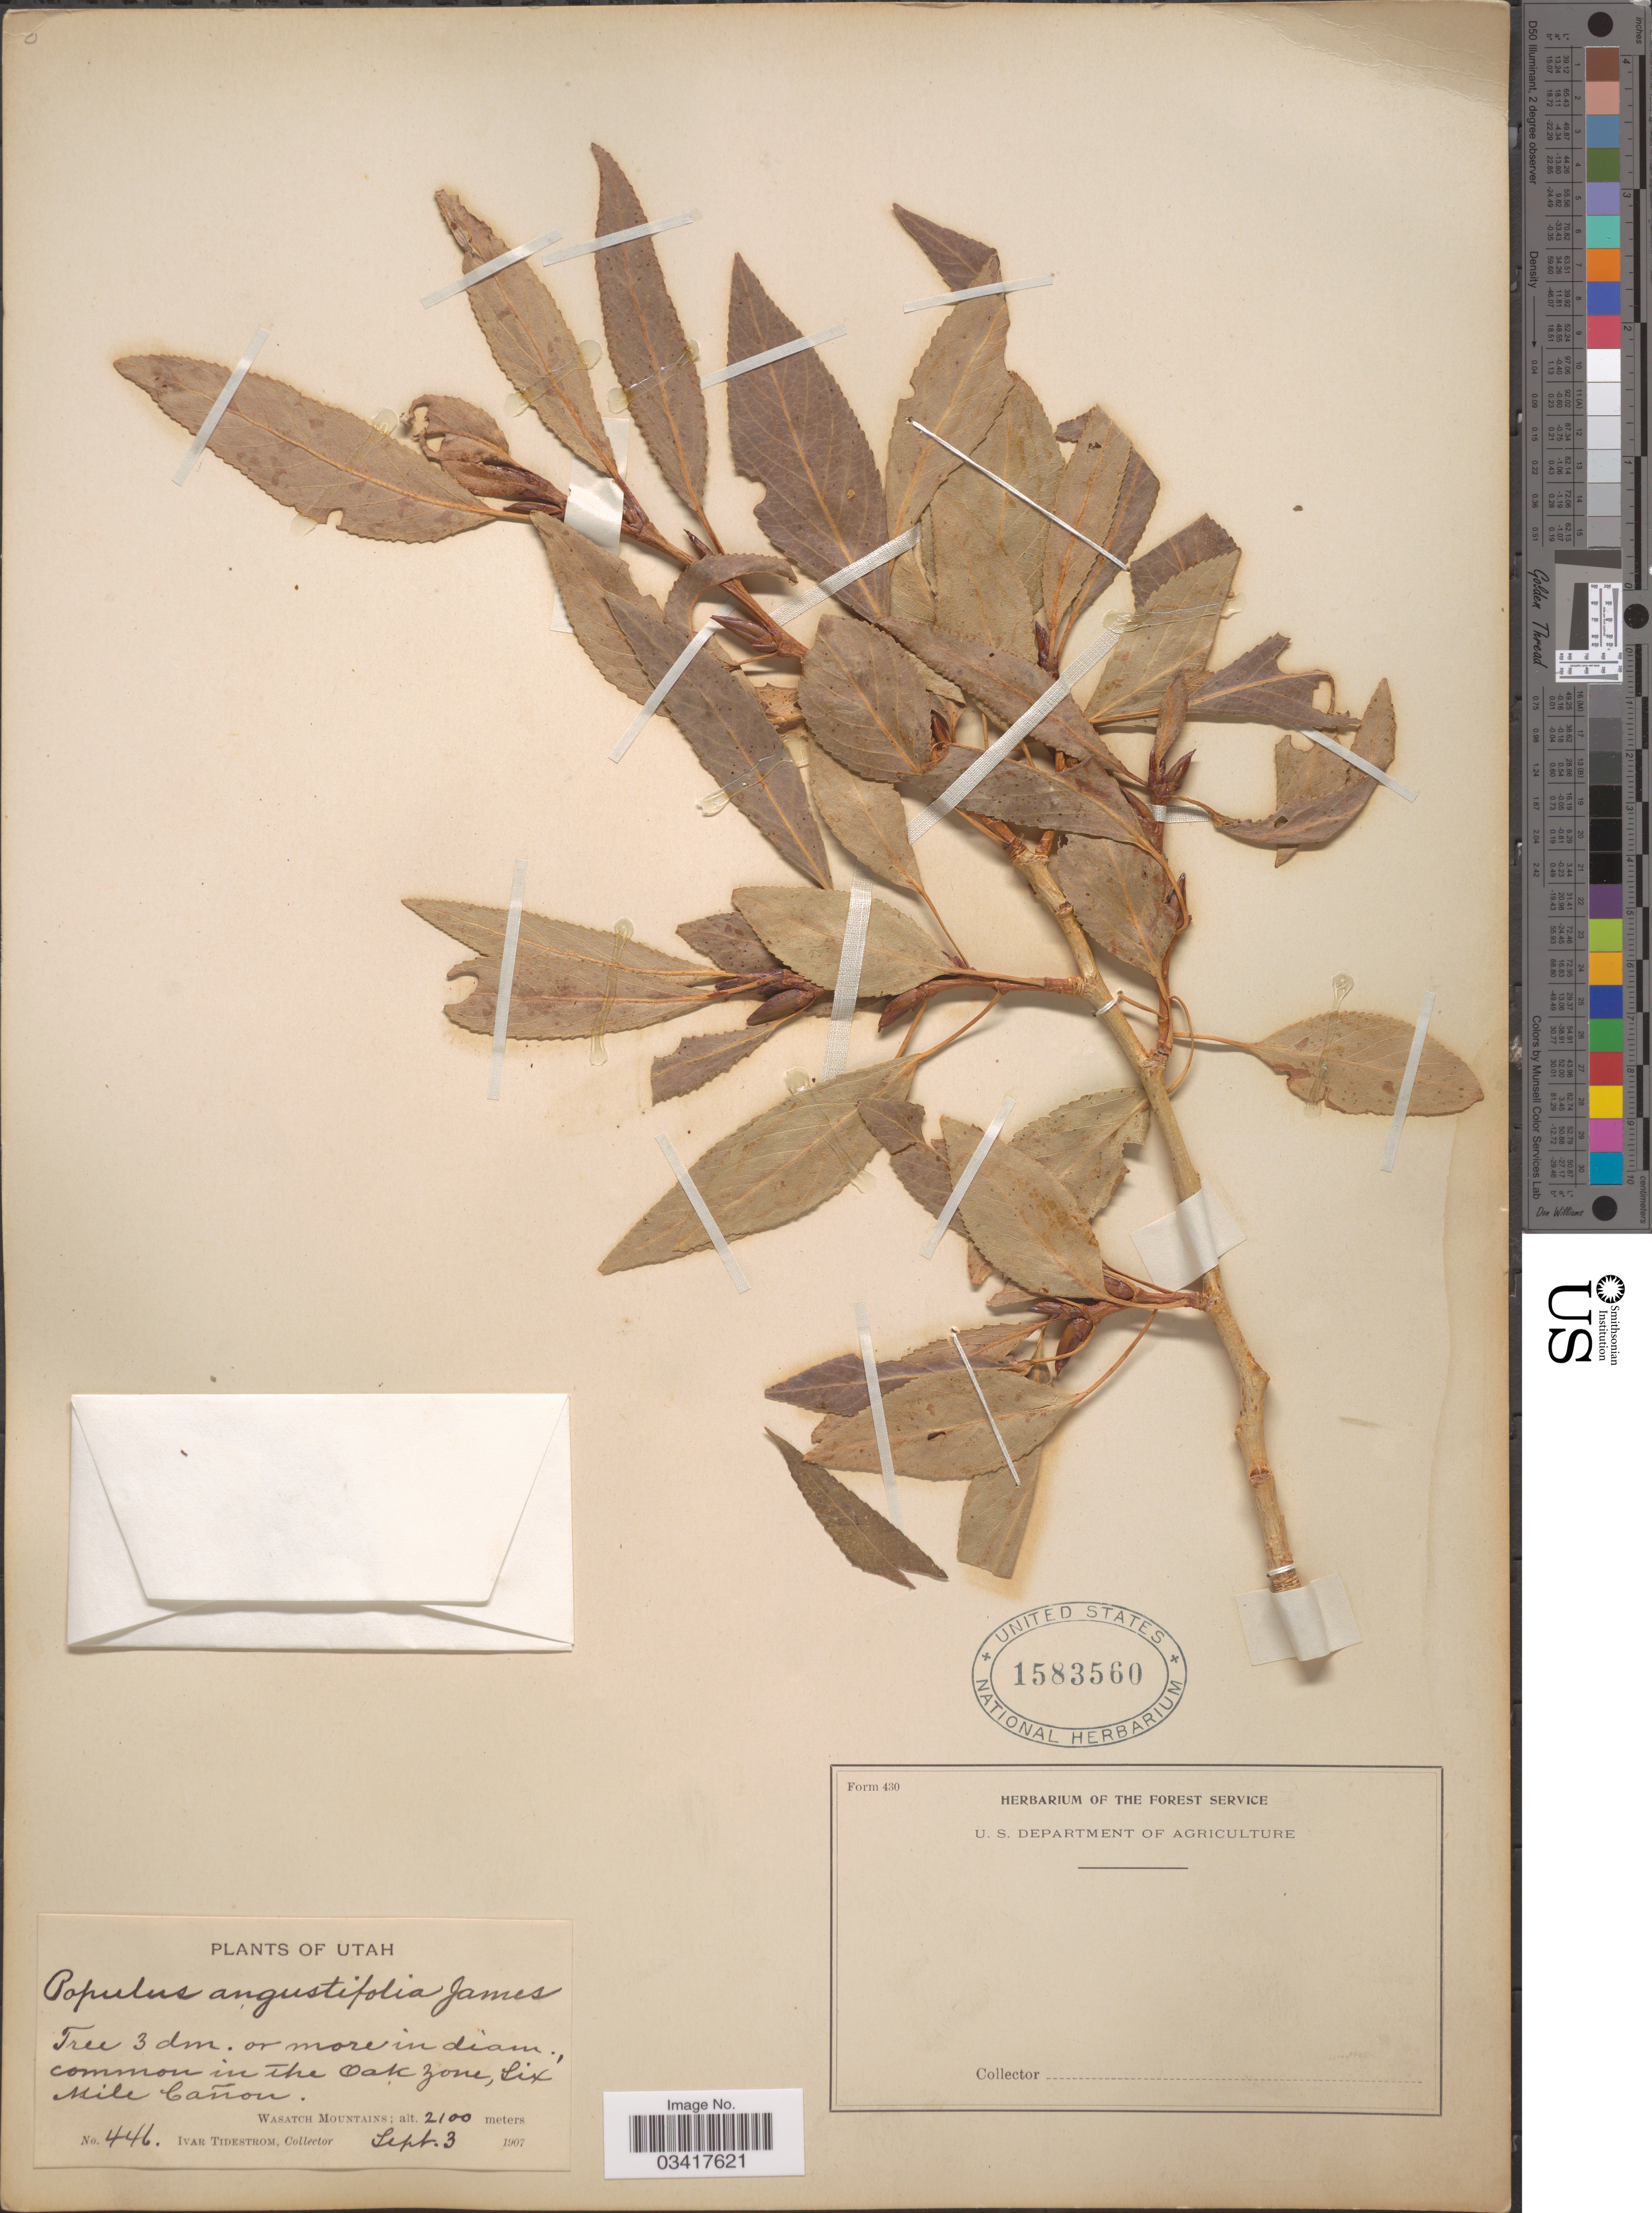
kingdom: Plantae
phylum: Tracheophyta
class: Magnoliopsida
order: Malpighiales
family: Salicaceae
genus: Populus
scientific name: Populus angustifolia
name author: E. James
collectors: I. F. Tidestrom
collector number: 446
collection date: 1907-09-03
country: United States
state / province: Utah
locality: Oak Zone, Six Mile Cañon. Wasatch Mountains.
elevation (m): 2100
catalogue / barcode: US 1583560